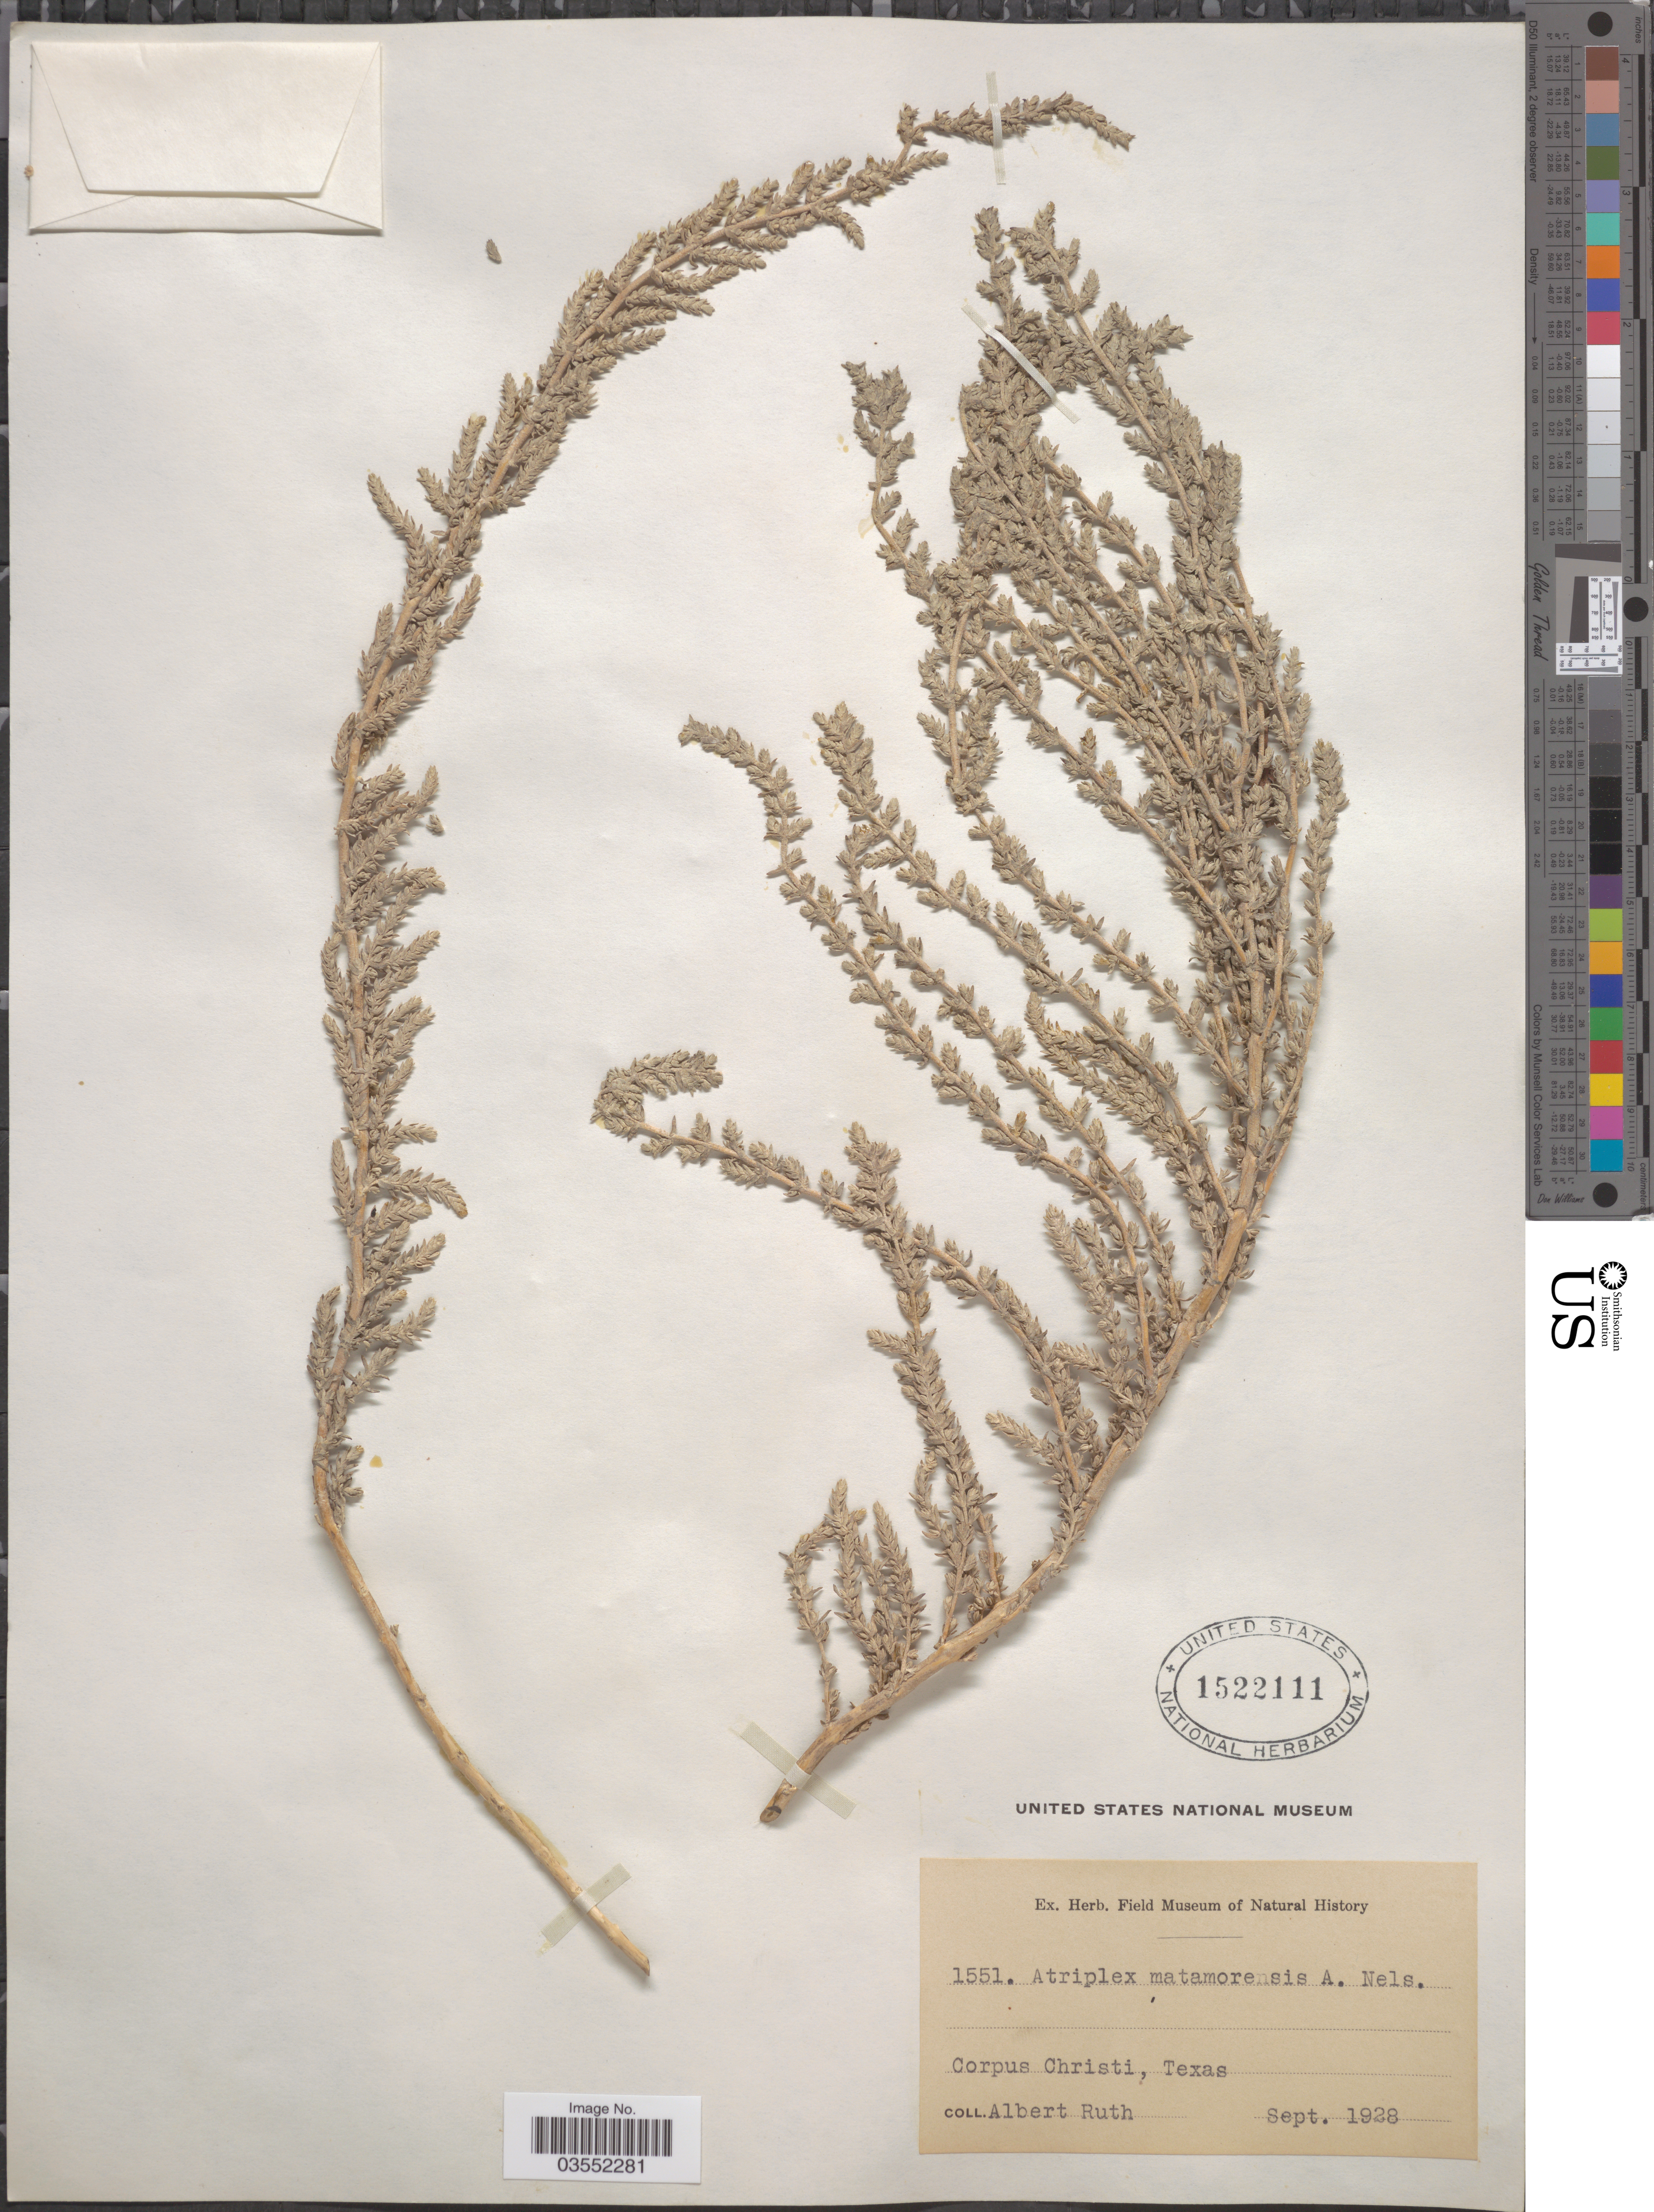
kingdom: Plantae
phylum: Tracheophyta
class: Magnoliopsida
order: Caryophyllales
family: Amaranthaceae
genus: Atriplex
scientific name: Atriplex matamorensis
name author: A. Nelson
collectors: A. Ruth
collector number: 1551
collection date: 1928-09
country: United States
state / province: Texas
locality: Corpus Christi.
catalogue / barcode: US 1522111